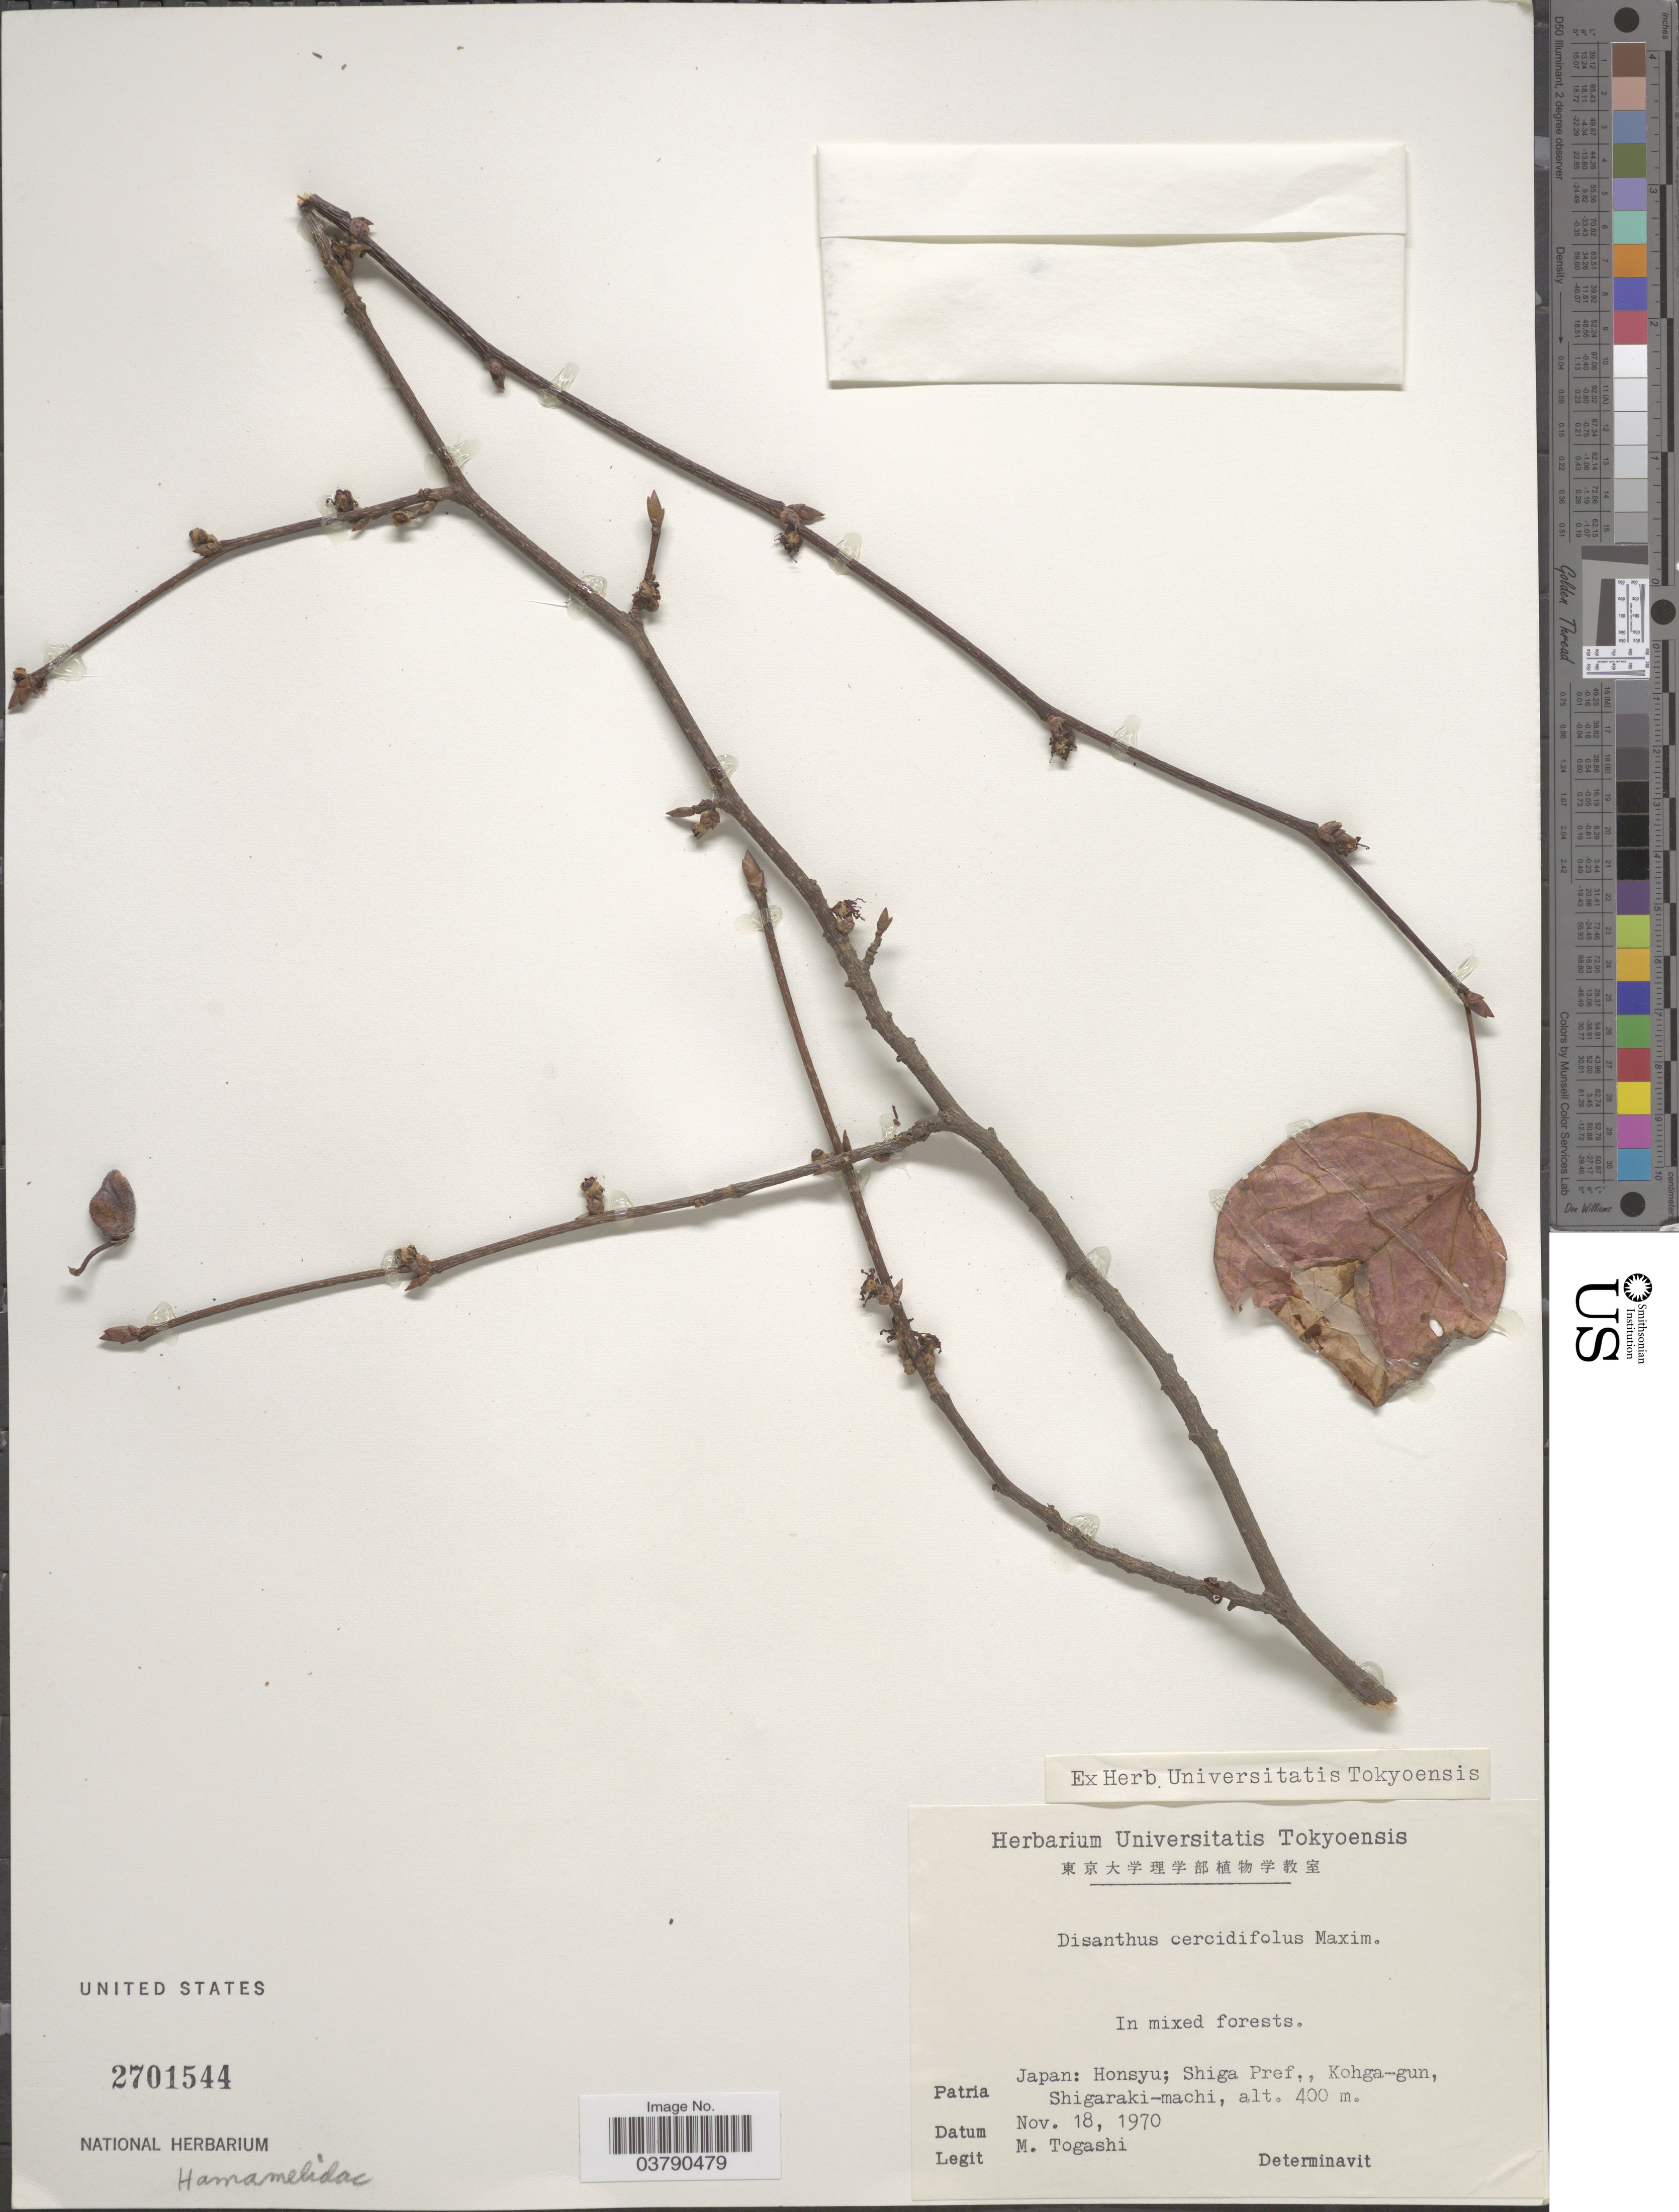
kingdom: Plantae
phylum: Tracheophyta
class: Magnoliopsida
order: Saxifragales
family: Hamamelidaceae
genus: Disanthus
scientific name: Disanthus cercidifolius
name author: Maxim.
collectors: M. Togashi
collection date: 1970-11-18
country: Japan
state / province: Siga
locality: Honsyu; Shiga Pref., Kohga-gun, Shigaraki-machi.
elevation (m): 400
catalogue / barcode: US 2701544